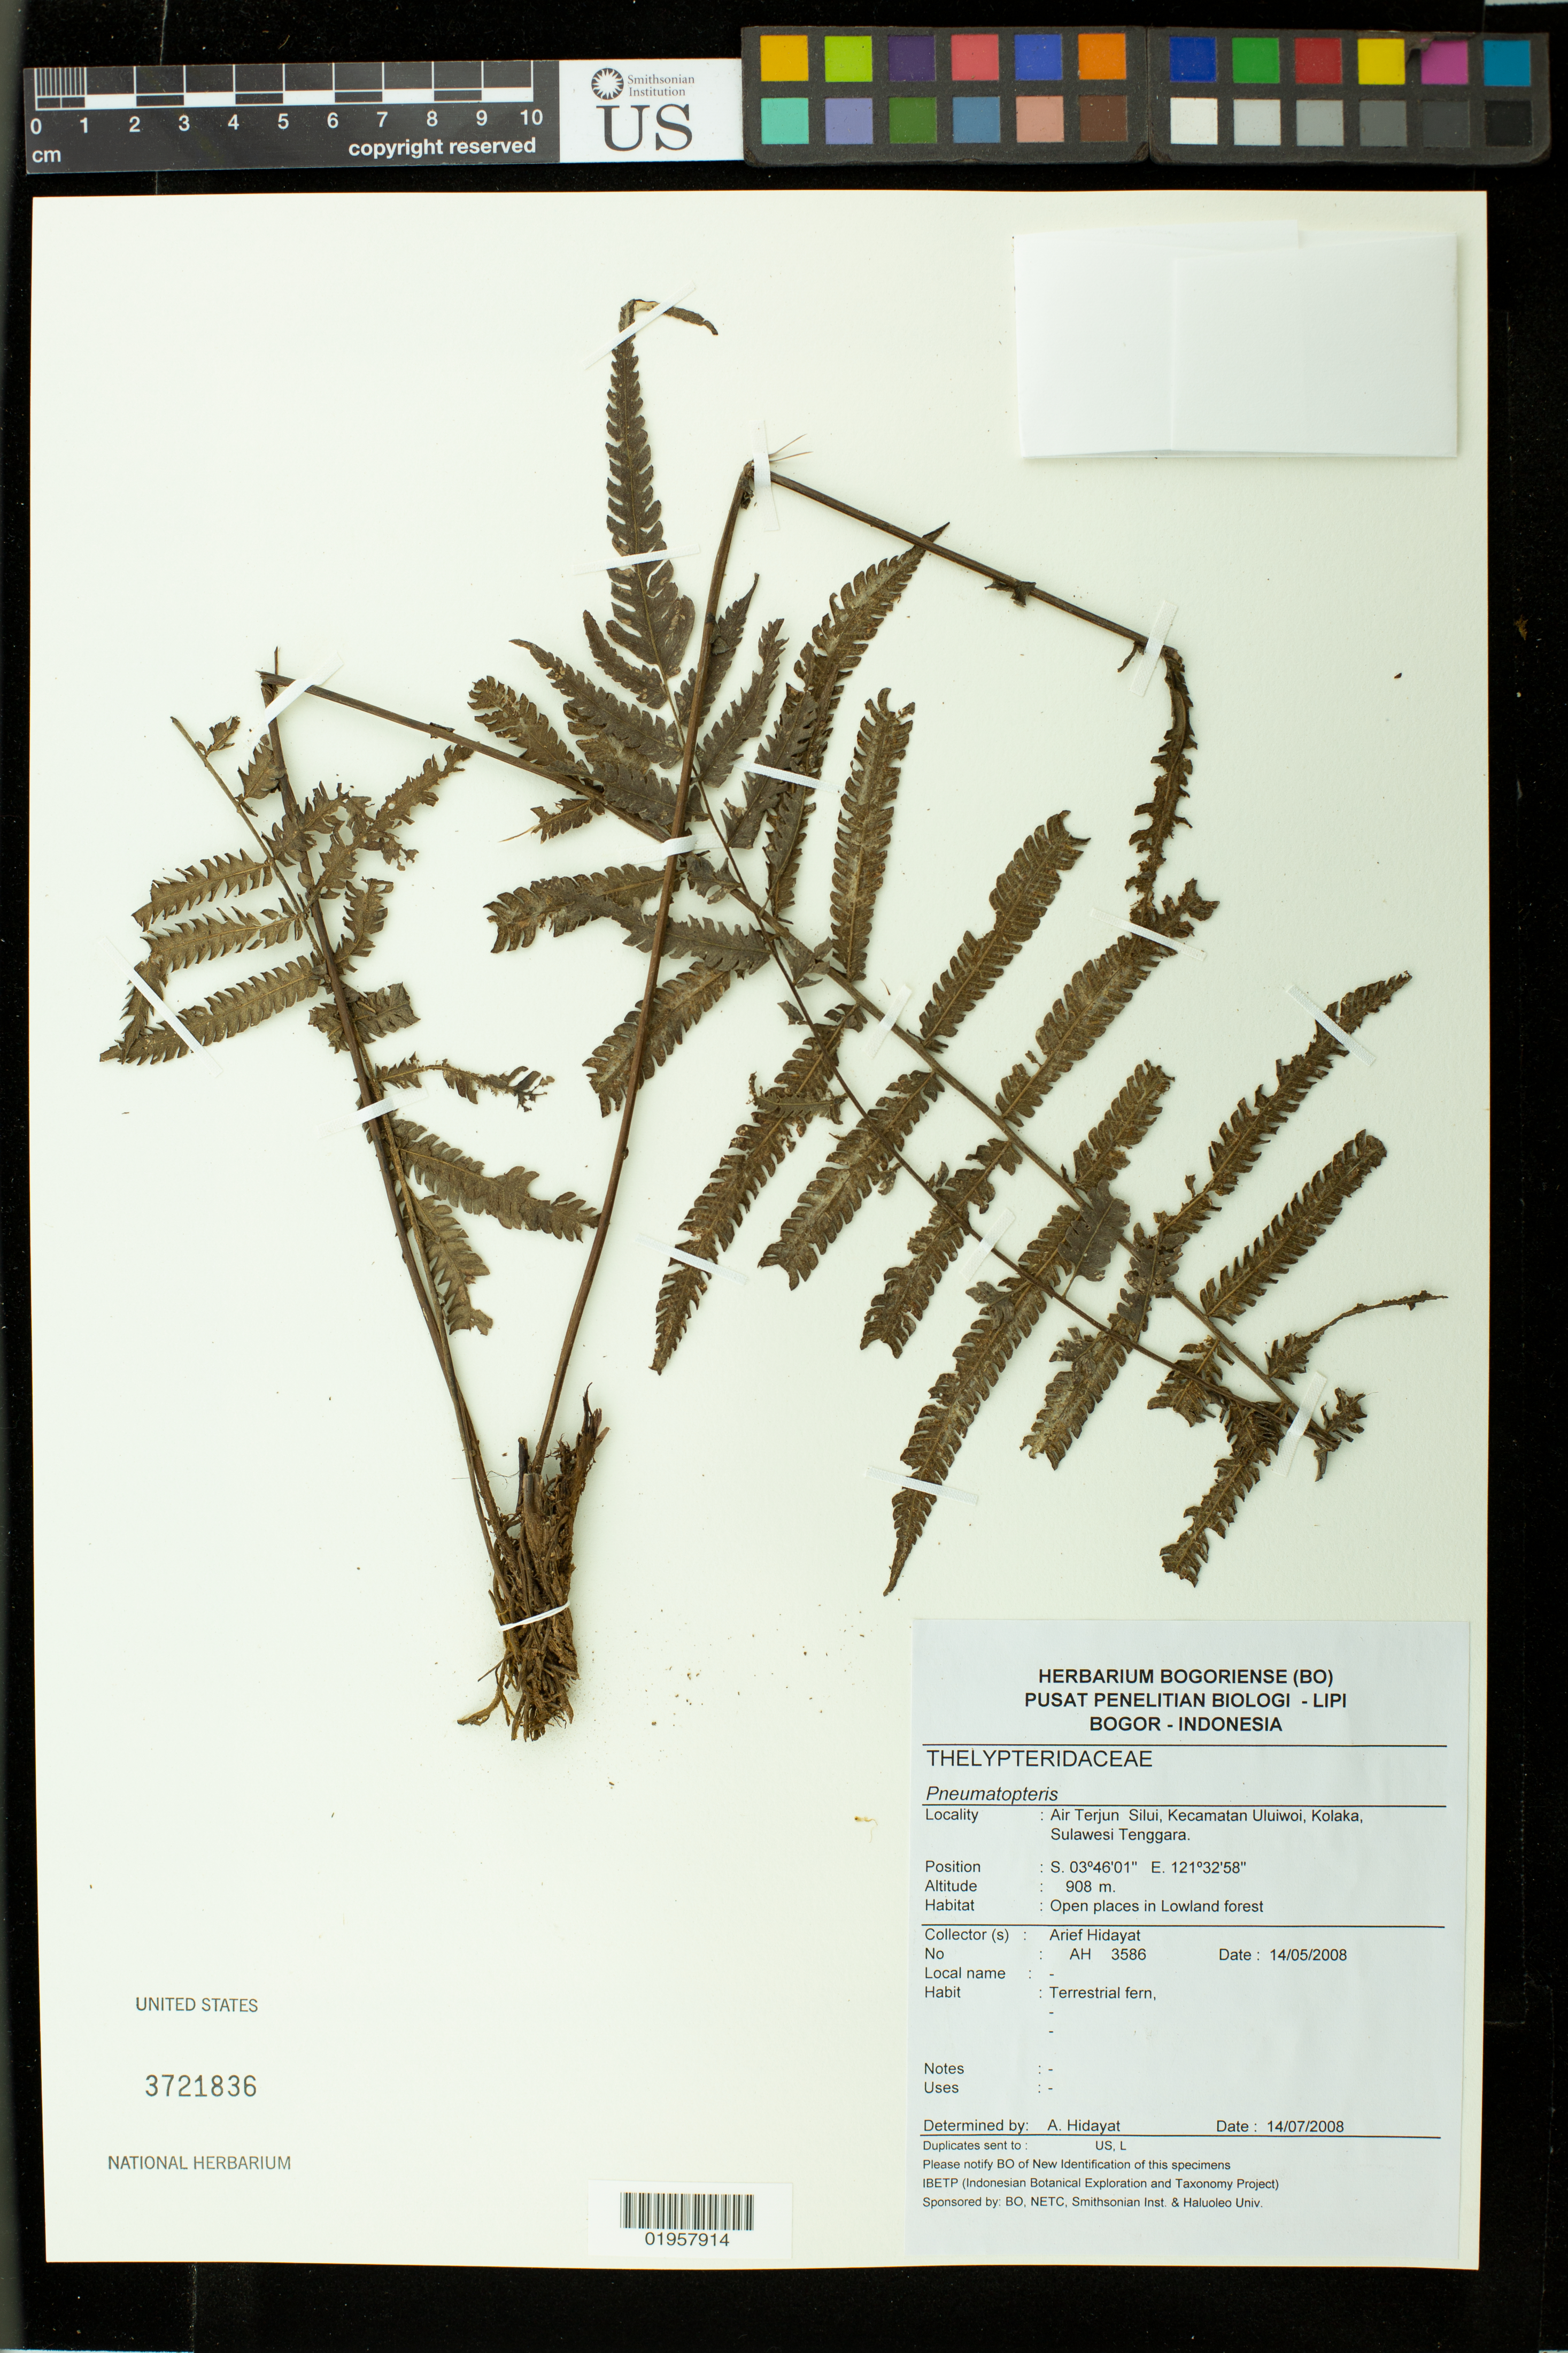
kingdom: Plantae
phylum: Tracheophyta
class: Polypodiopsida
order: Polypodiales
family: Thelypteridaceae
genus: Pneumatopteris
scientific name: Pneumatopteris sp.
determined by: Hidayat, Arief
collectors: A. Hidayat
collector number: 3586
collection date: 2008-05-14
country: Indonesia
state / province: Sulawesi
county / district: Sulawesi Tenggara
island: Sulawesi Island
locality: Sulawesi Tenggara [South-East Sulawesi]. Air Terjun Silui, Kecamatan Uluiwoi, Kolaka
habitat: Open places in lowland forest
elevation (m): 908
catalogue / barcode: US 3721836